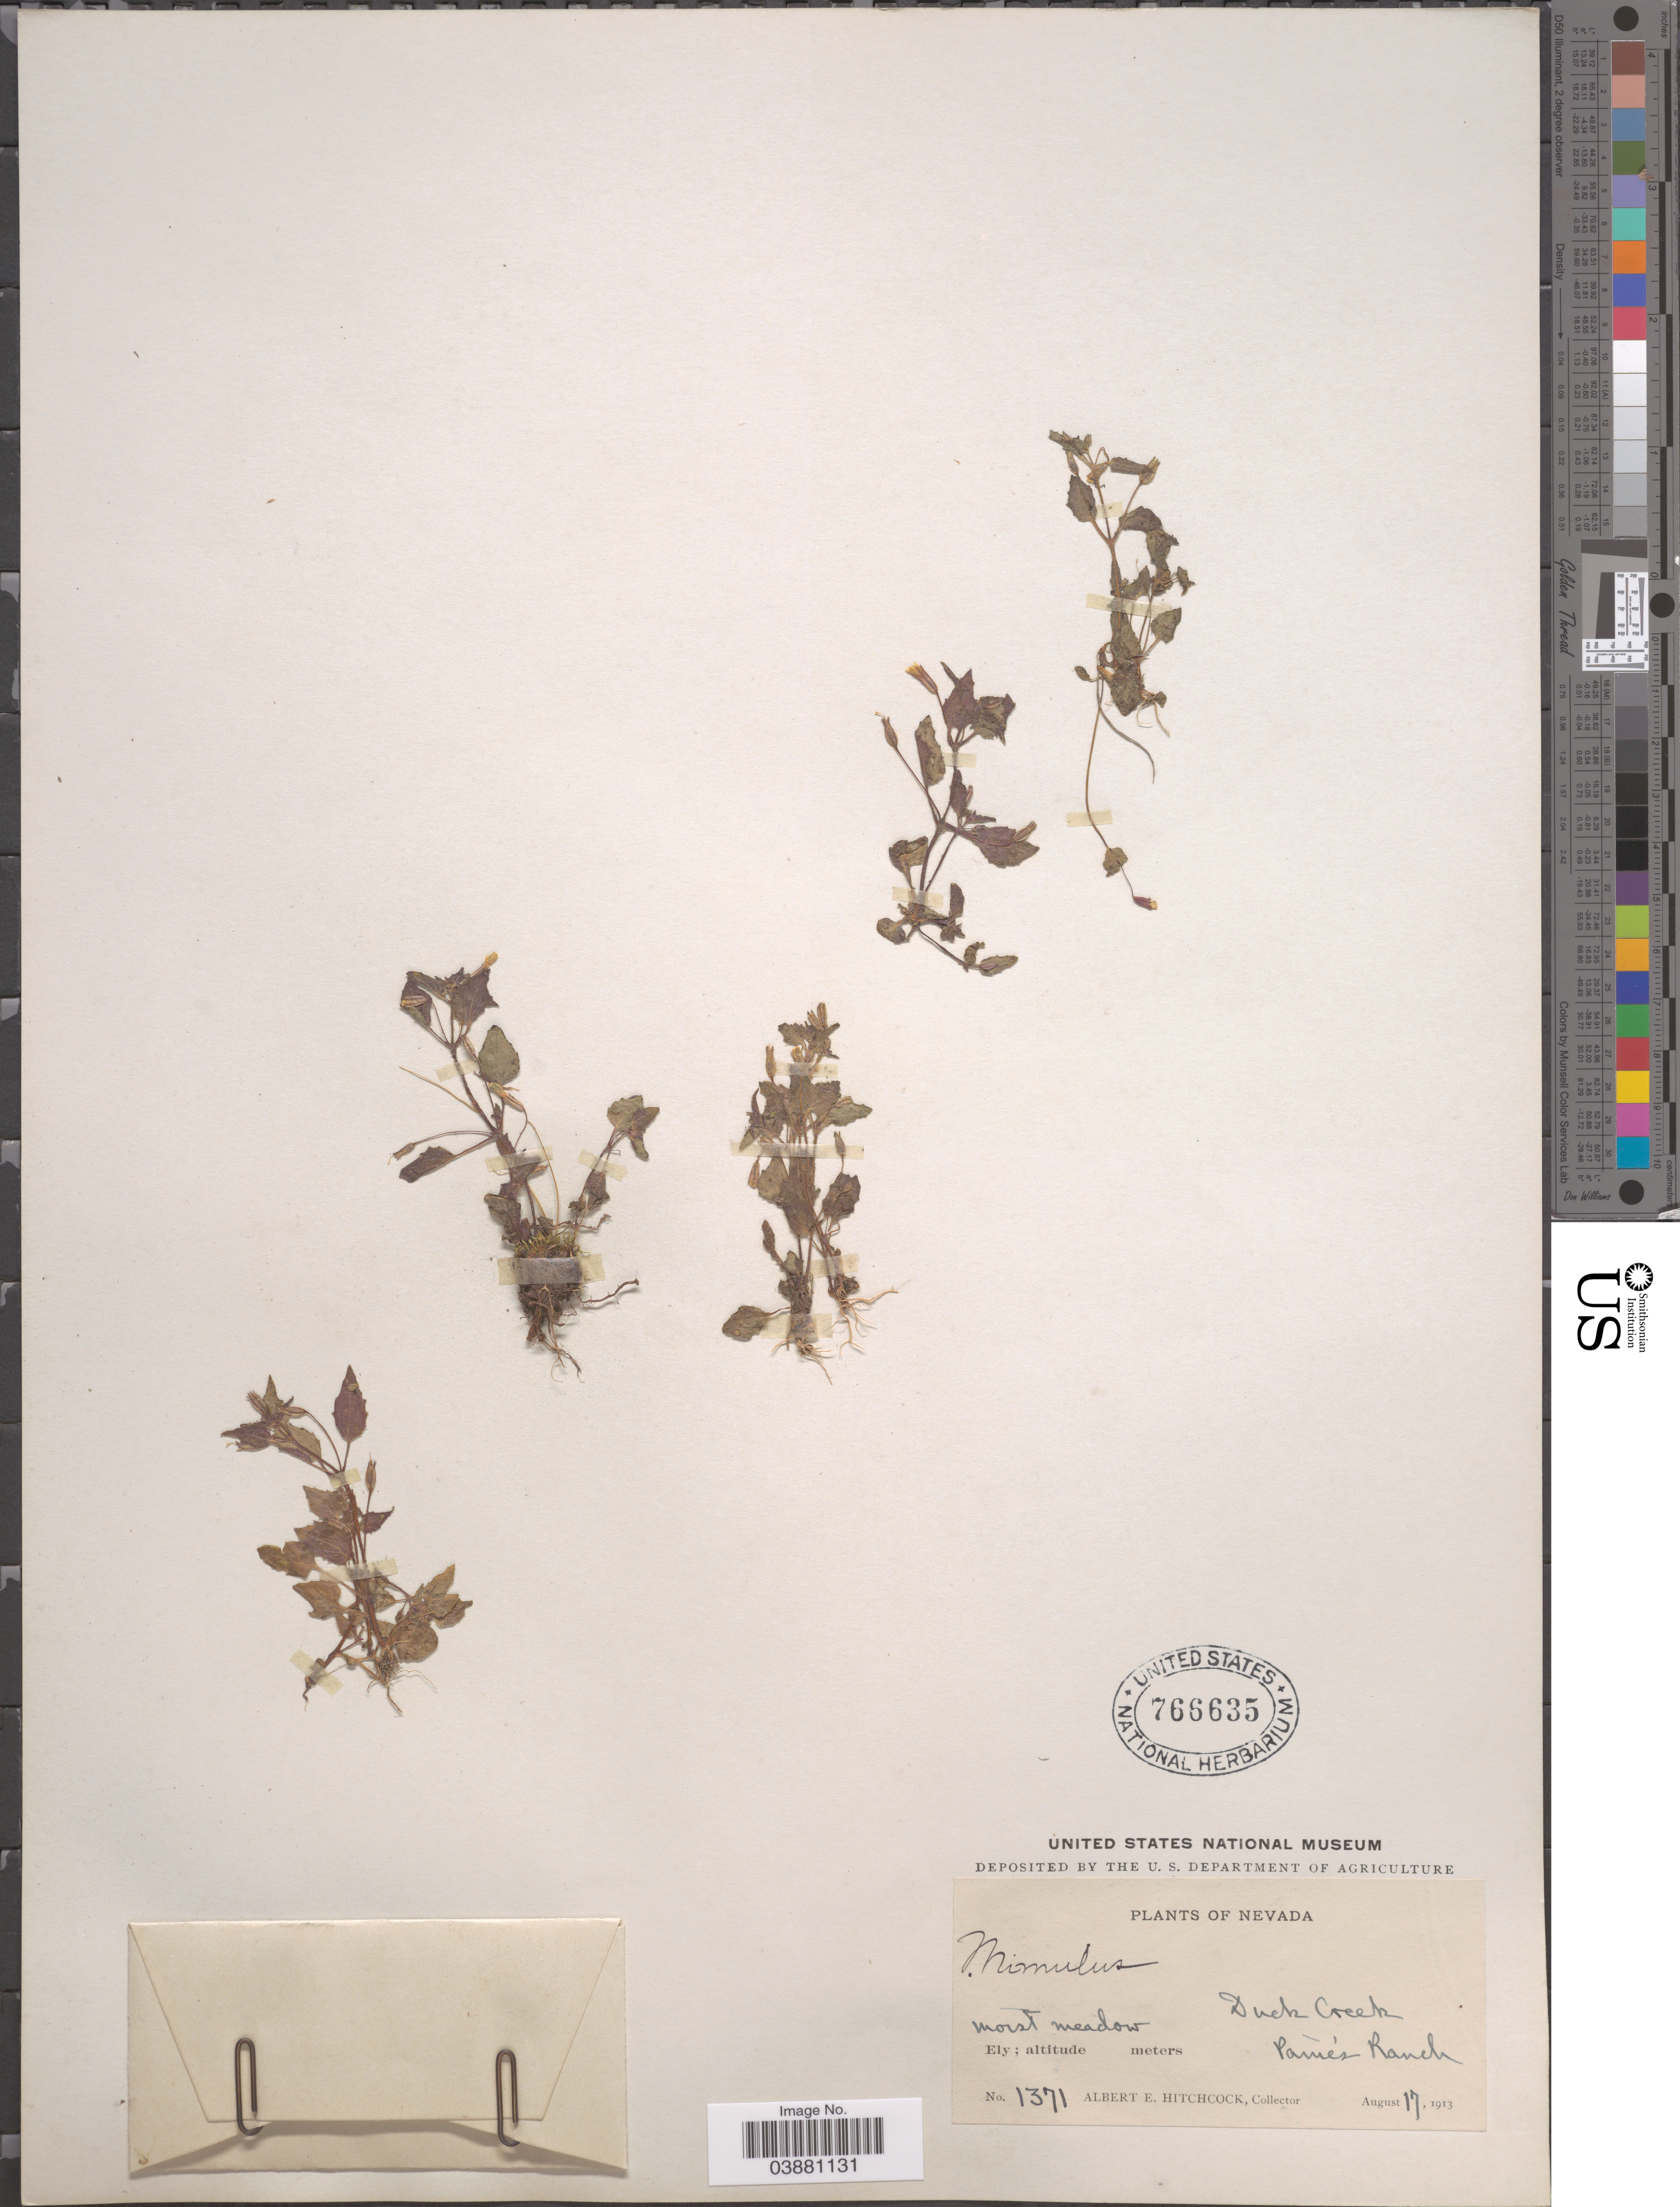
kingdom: Plantae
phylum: Tracheophyta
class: Magnoliopsida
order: Lamiales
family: Phrymaceae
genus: Mimulus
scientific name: Mimulus floribundus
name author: Douglas ex Lindl.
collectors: A. Hitchcock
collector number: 1371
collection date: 1913-08-17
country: United States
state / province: Nevada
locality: Duck Creek. Ely Paines Ranch.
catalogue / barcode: US 766635